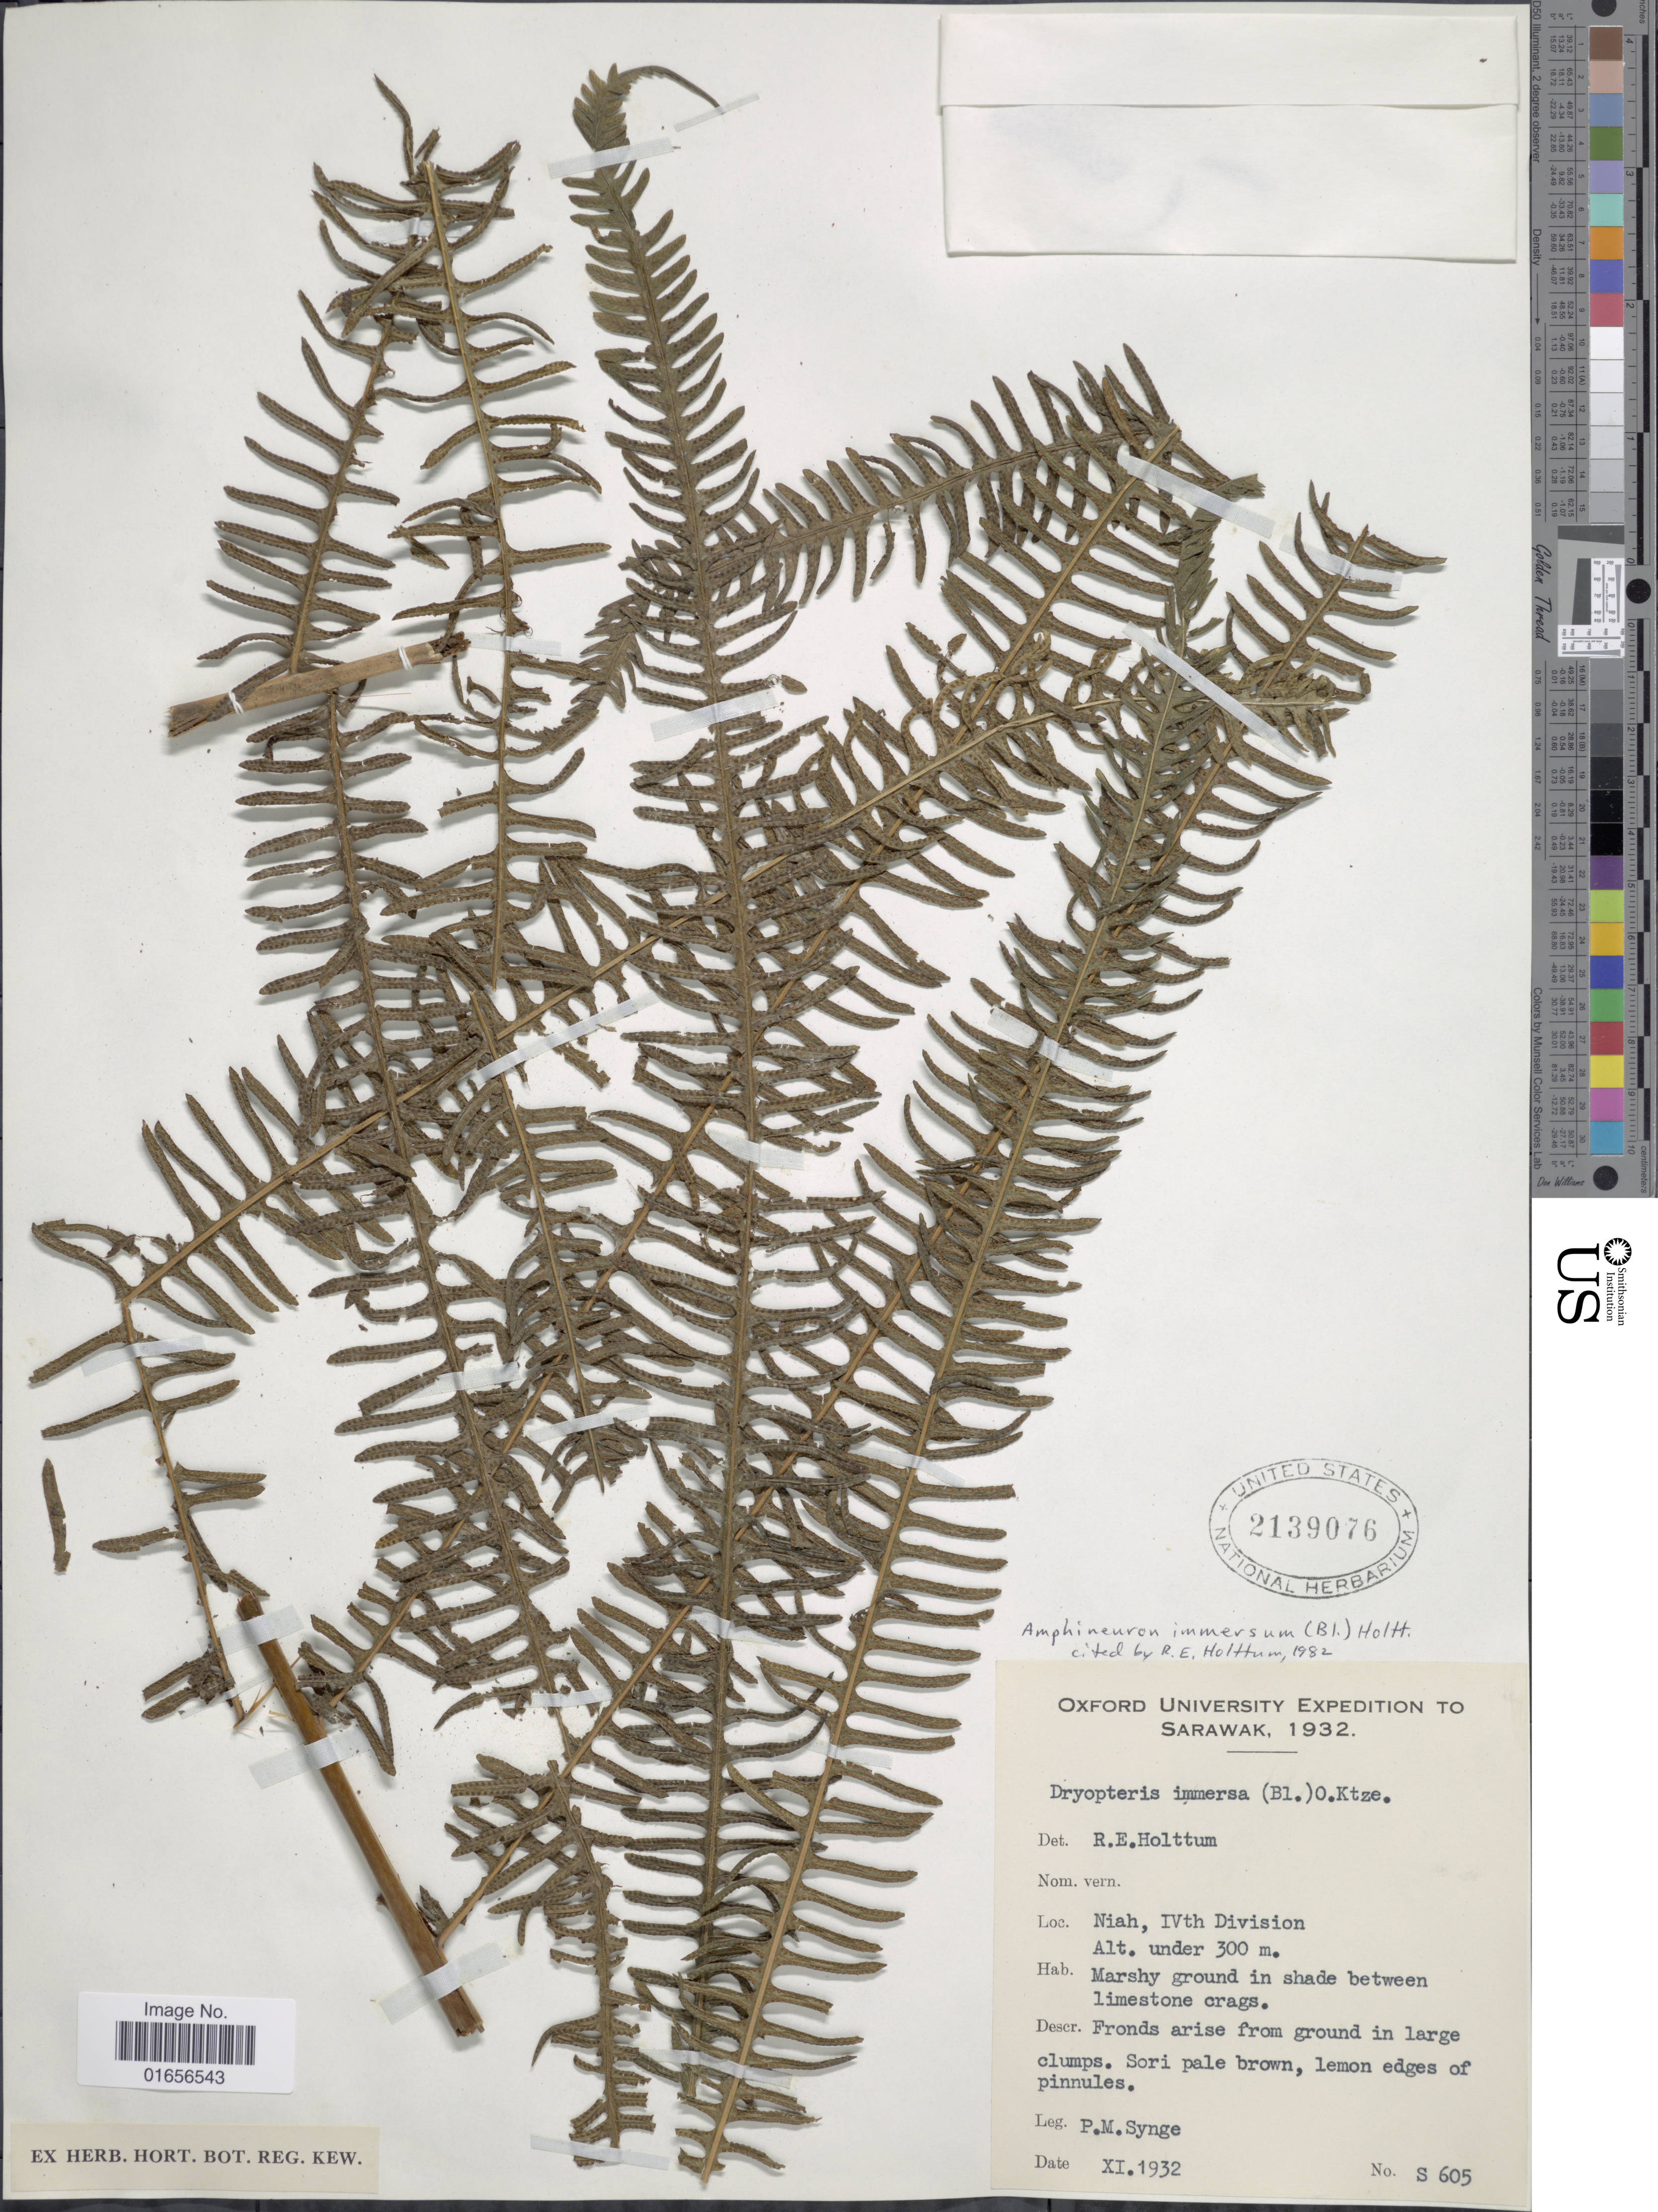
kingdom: Plantae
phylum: Tracheophyta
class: Polypodiopsida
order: Polypodiales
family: Thelypteridaceae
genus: Amphineuron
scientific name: Amphineuron immersum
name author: (Blume) Holttum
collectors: P. Synge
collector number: S 605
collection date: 1932-10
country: Malaysia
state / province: Sarawak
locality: Sarawak, Niah, IVth Division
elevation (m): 300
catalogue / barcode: US 2139076